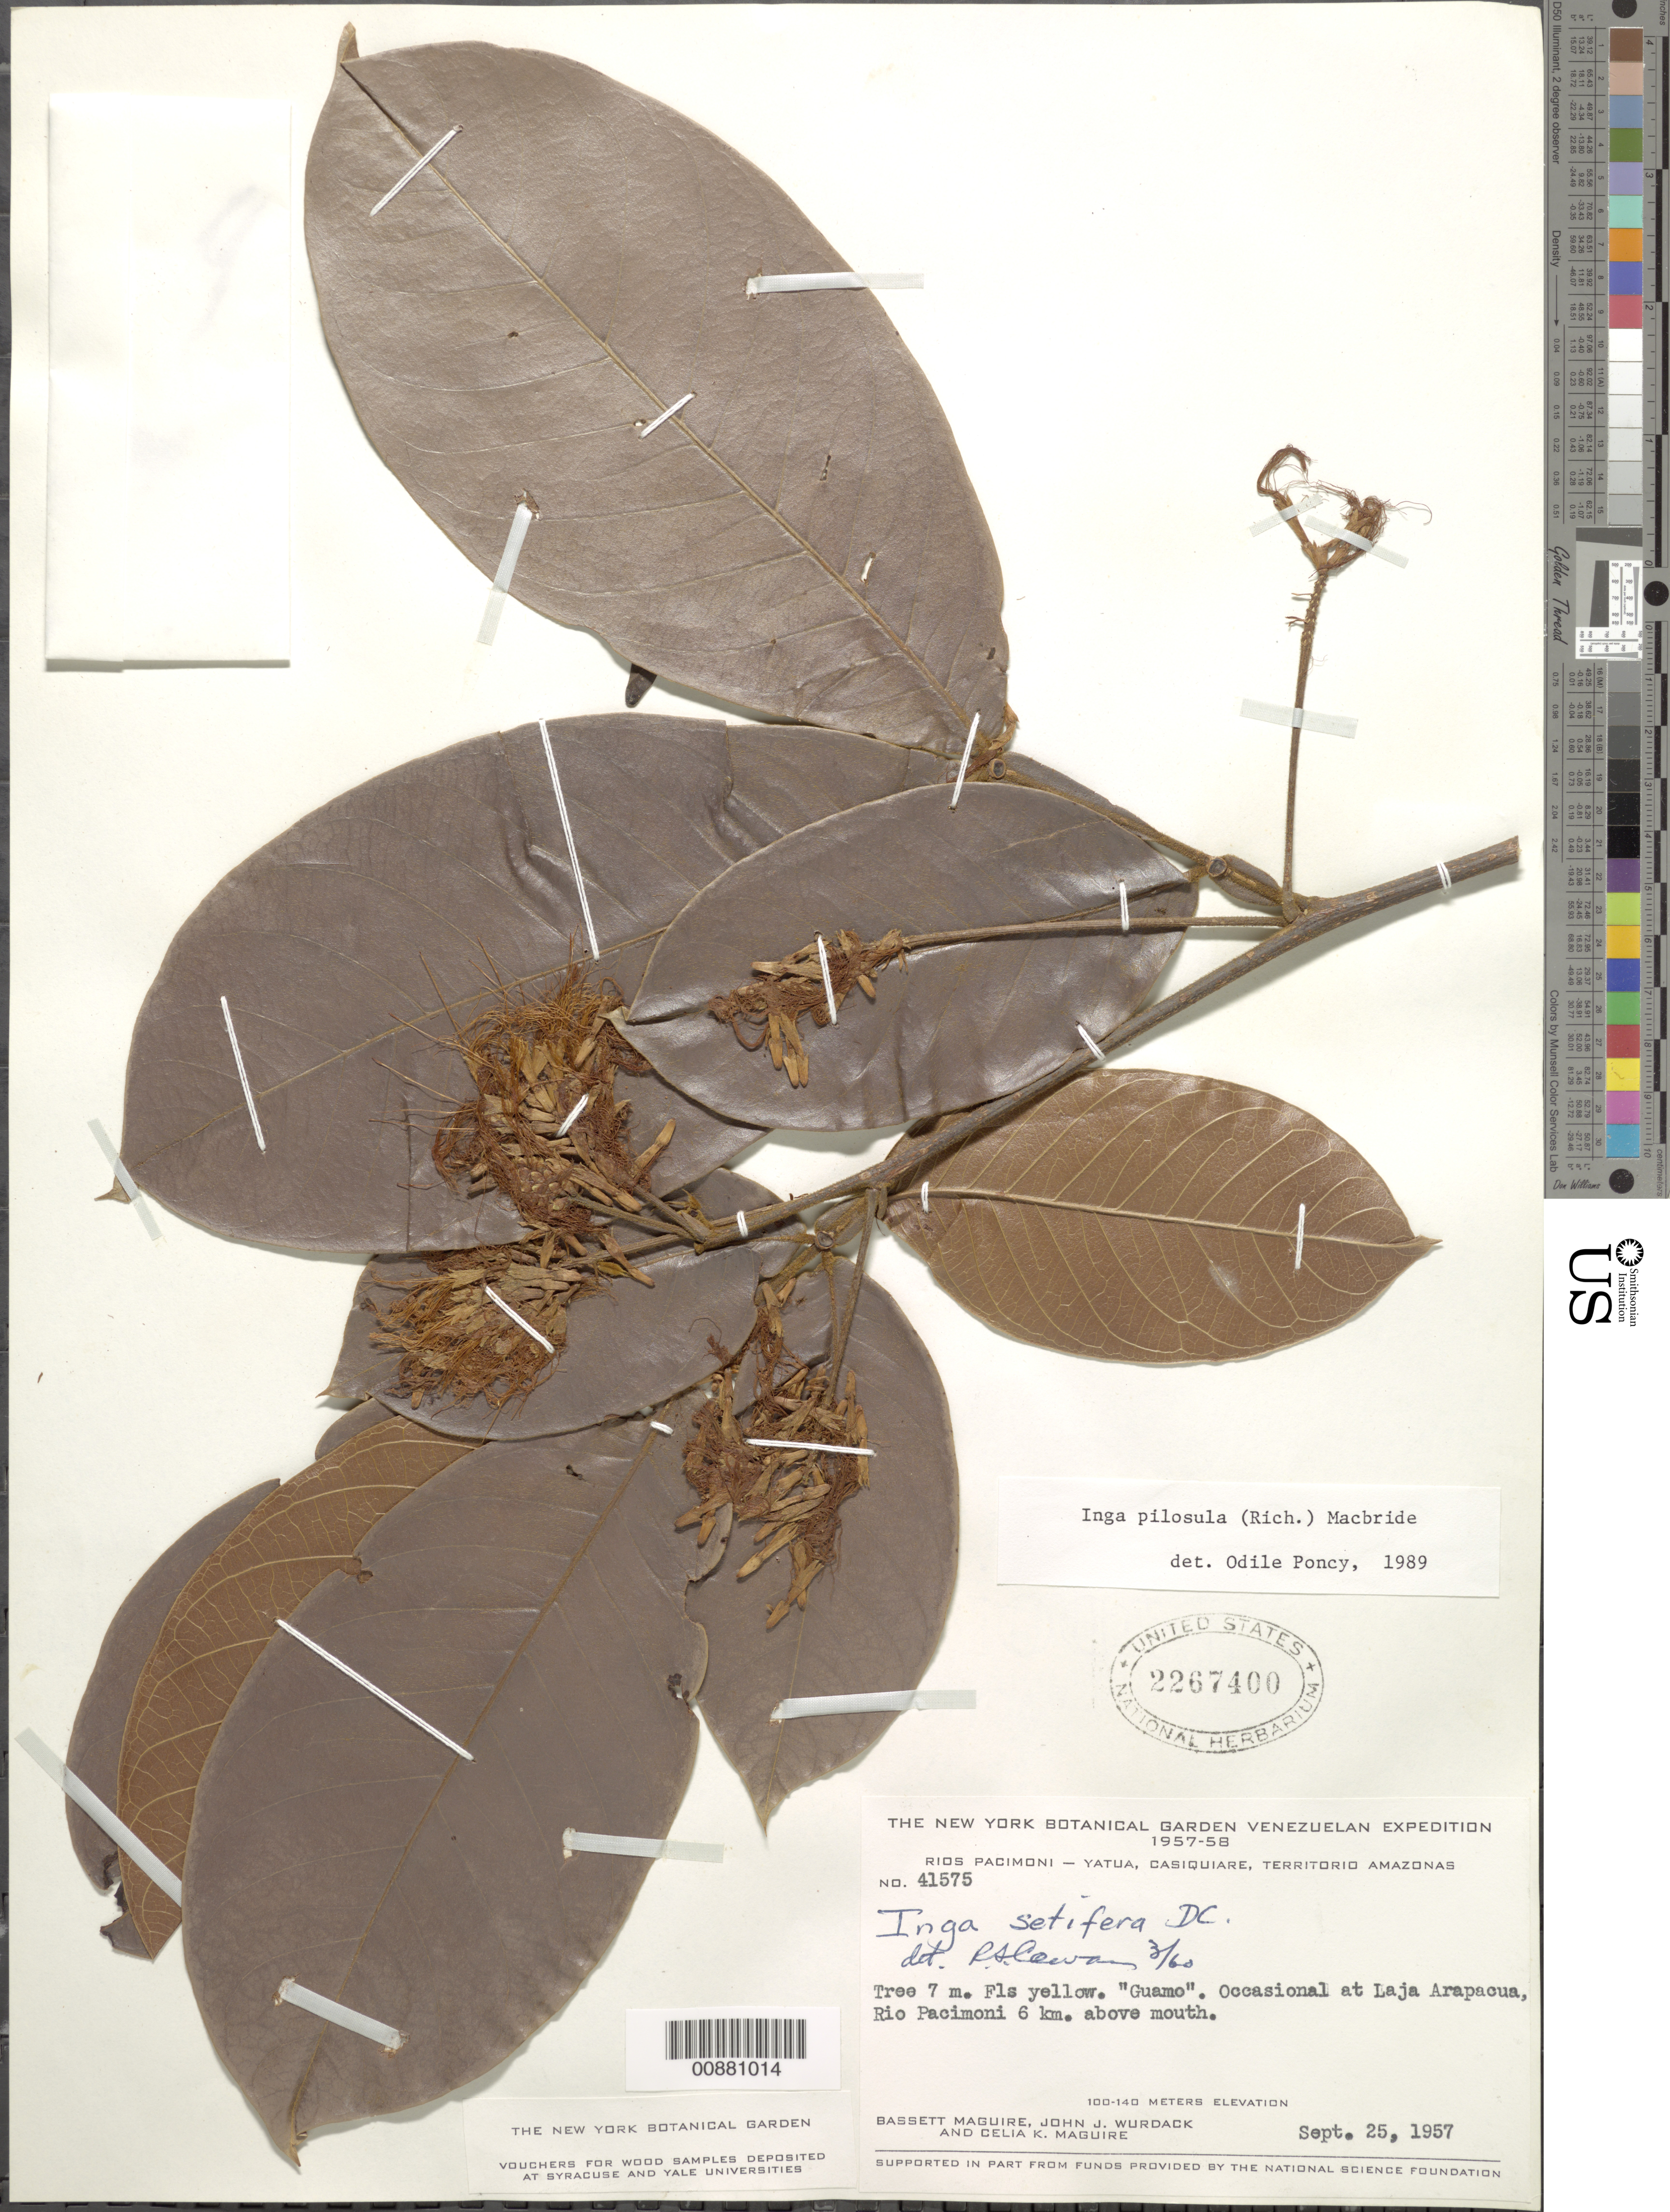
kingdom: Plantae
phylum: Tracheophyta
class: Magnoliopsida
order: Fabales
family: Fabaceae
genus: Inga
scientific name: Inga pilosula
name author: (Rich.) J.F. Macbr.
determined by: Poncy, O.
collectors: B. Maguire, J. J. Wurdack & C. K. Maguire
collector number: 41575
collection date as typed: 25-Sep-57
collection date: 1957-09-25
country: Venezuela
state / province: Amazonas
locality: Laja Arapacua, Río Pacimoni, 6 km above mouth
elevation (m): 100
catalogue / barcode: US 2267400